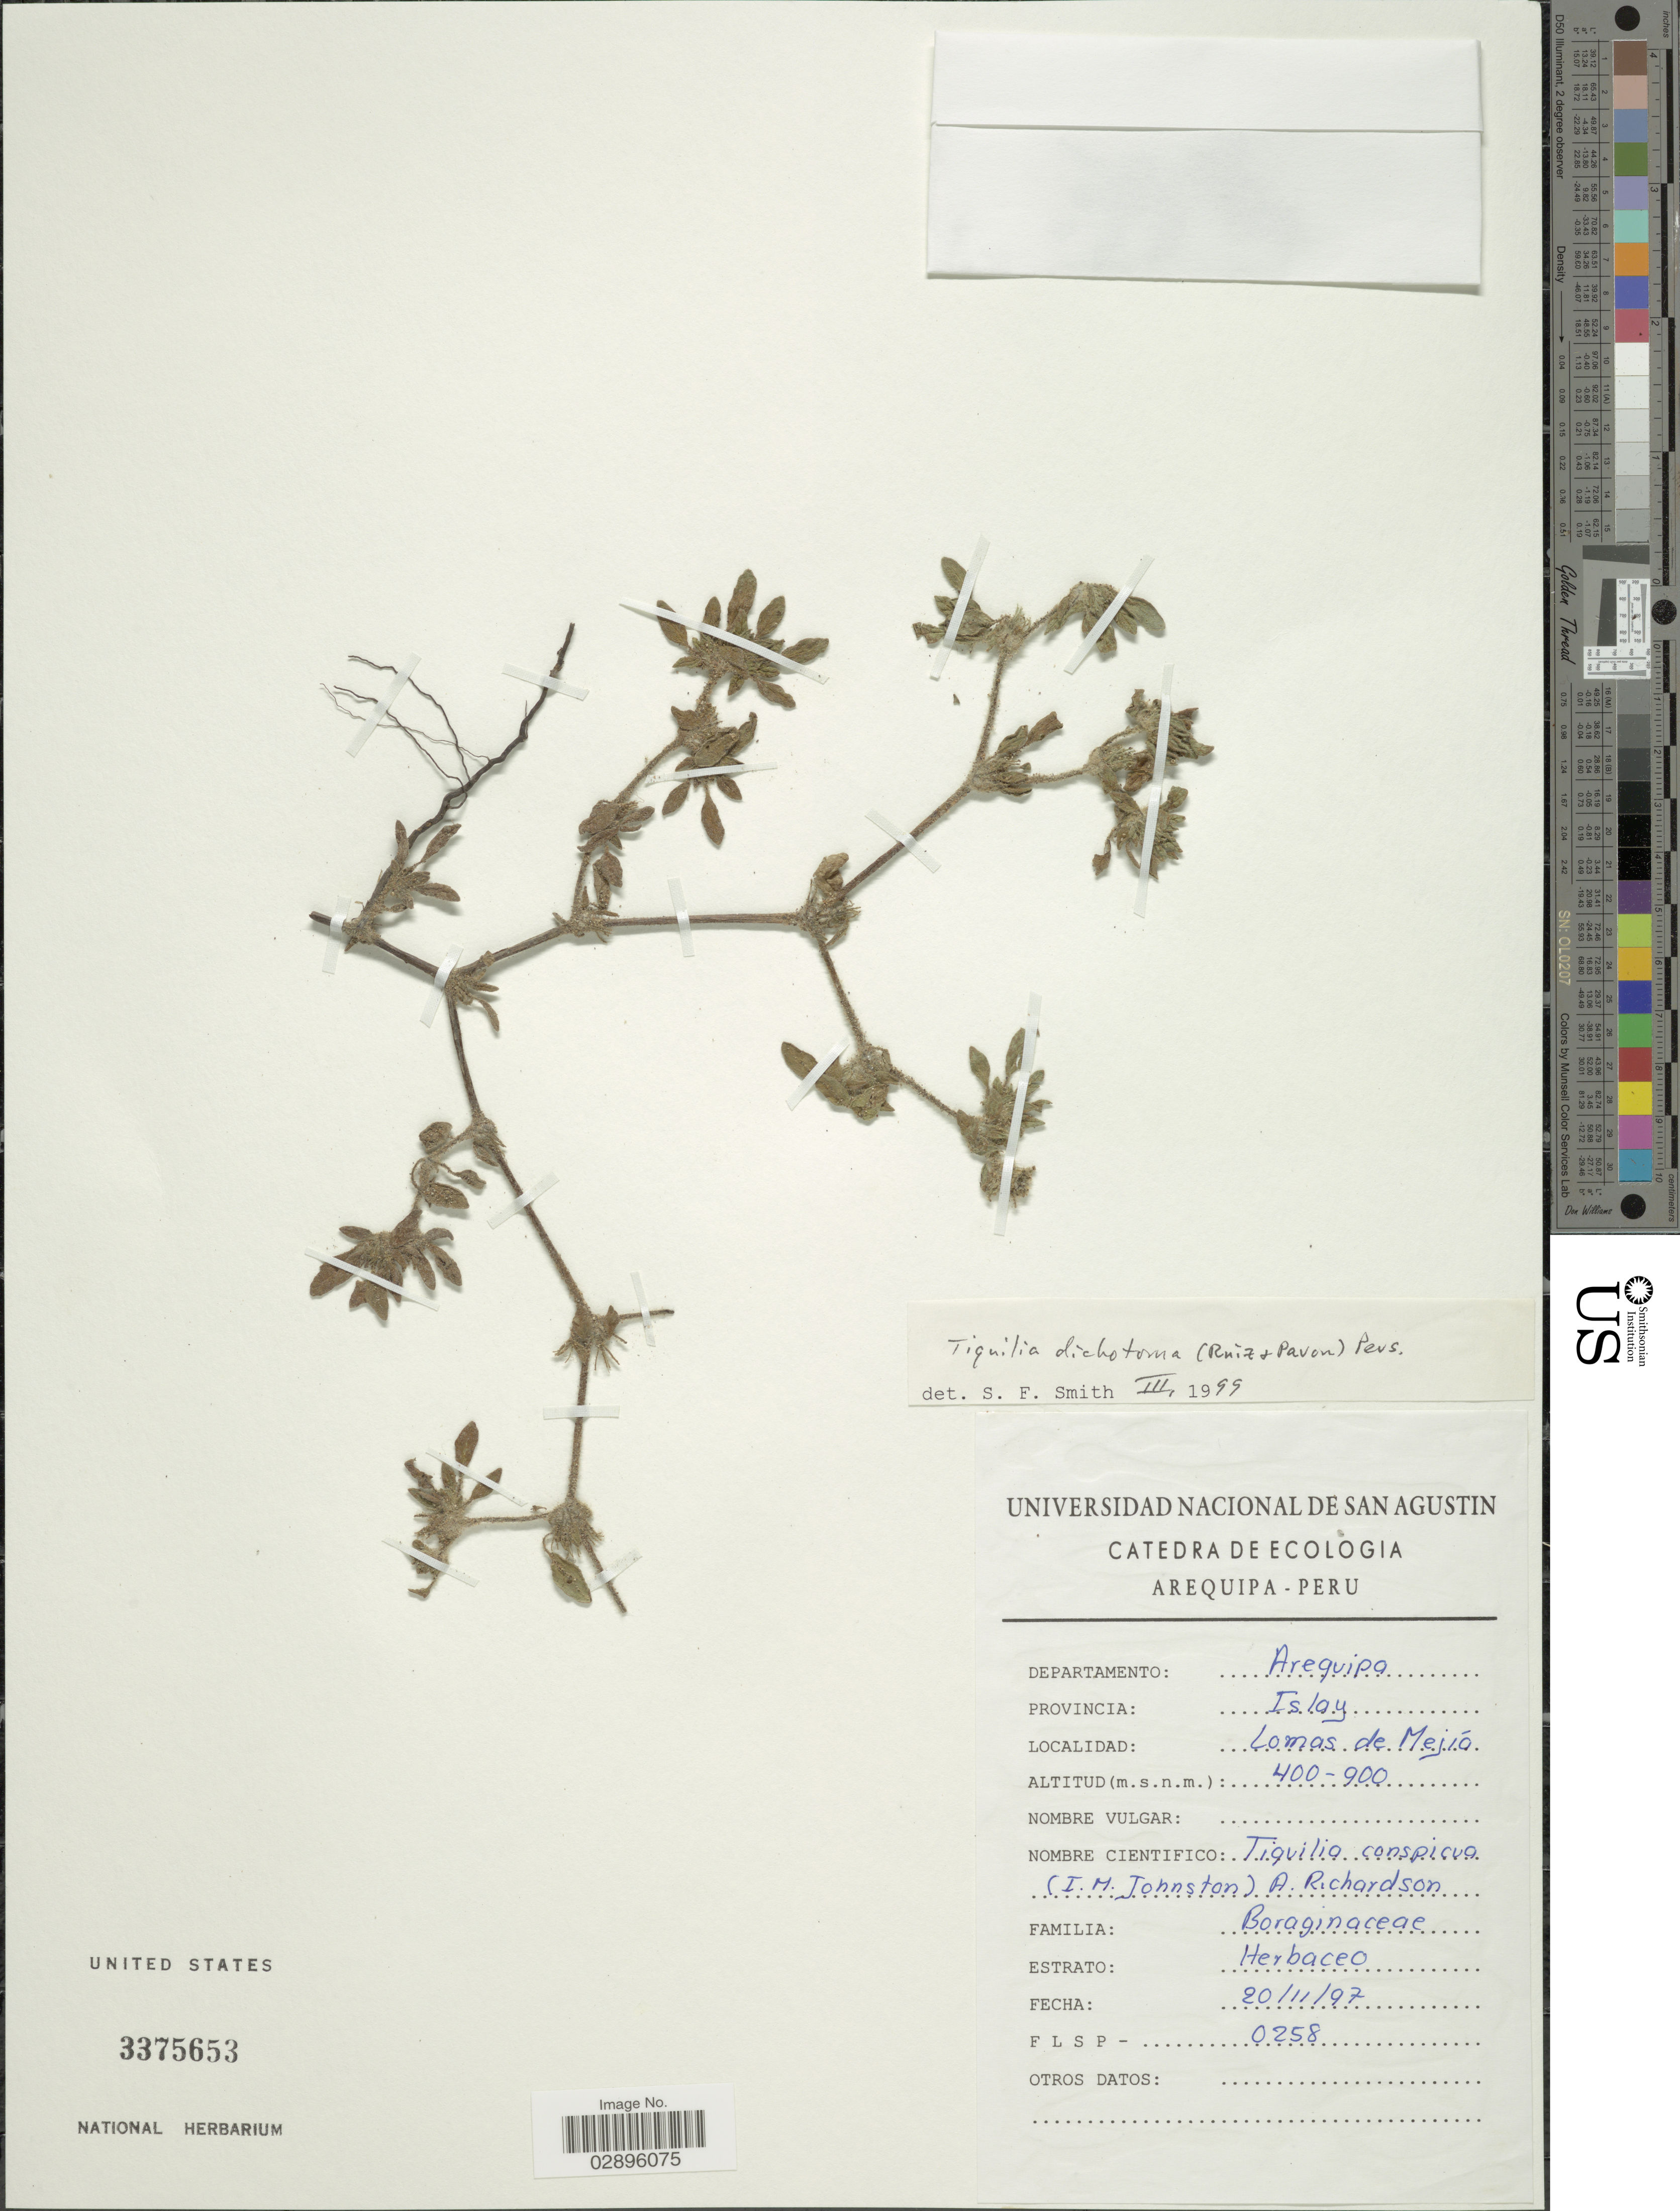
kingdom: Plantae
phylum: Tracheophyta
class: Magnoliopsida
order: Boraginales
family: Ehretiaceae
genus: Tiquilia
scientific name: Tiquilia dichotoma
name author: (Ruiz & Pav.) Pers.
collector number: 0258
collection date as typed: Transcribed d/m/y: 20/11/97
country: Peru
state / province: Arequipa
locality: Departamento: Arequipa. Provincia: Islay. Lomas de Mejío.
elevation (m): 400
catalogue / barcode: US 3375653